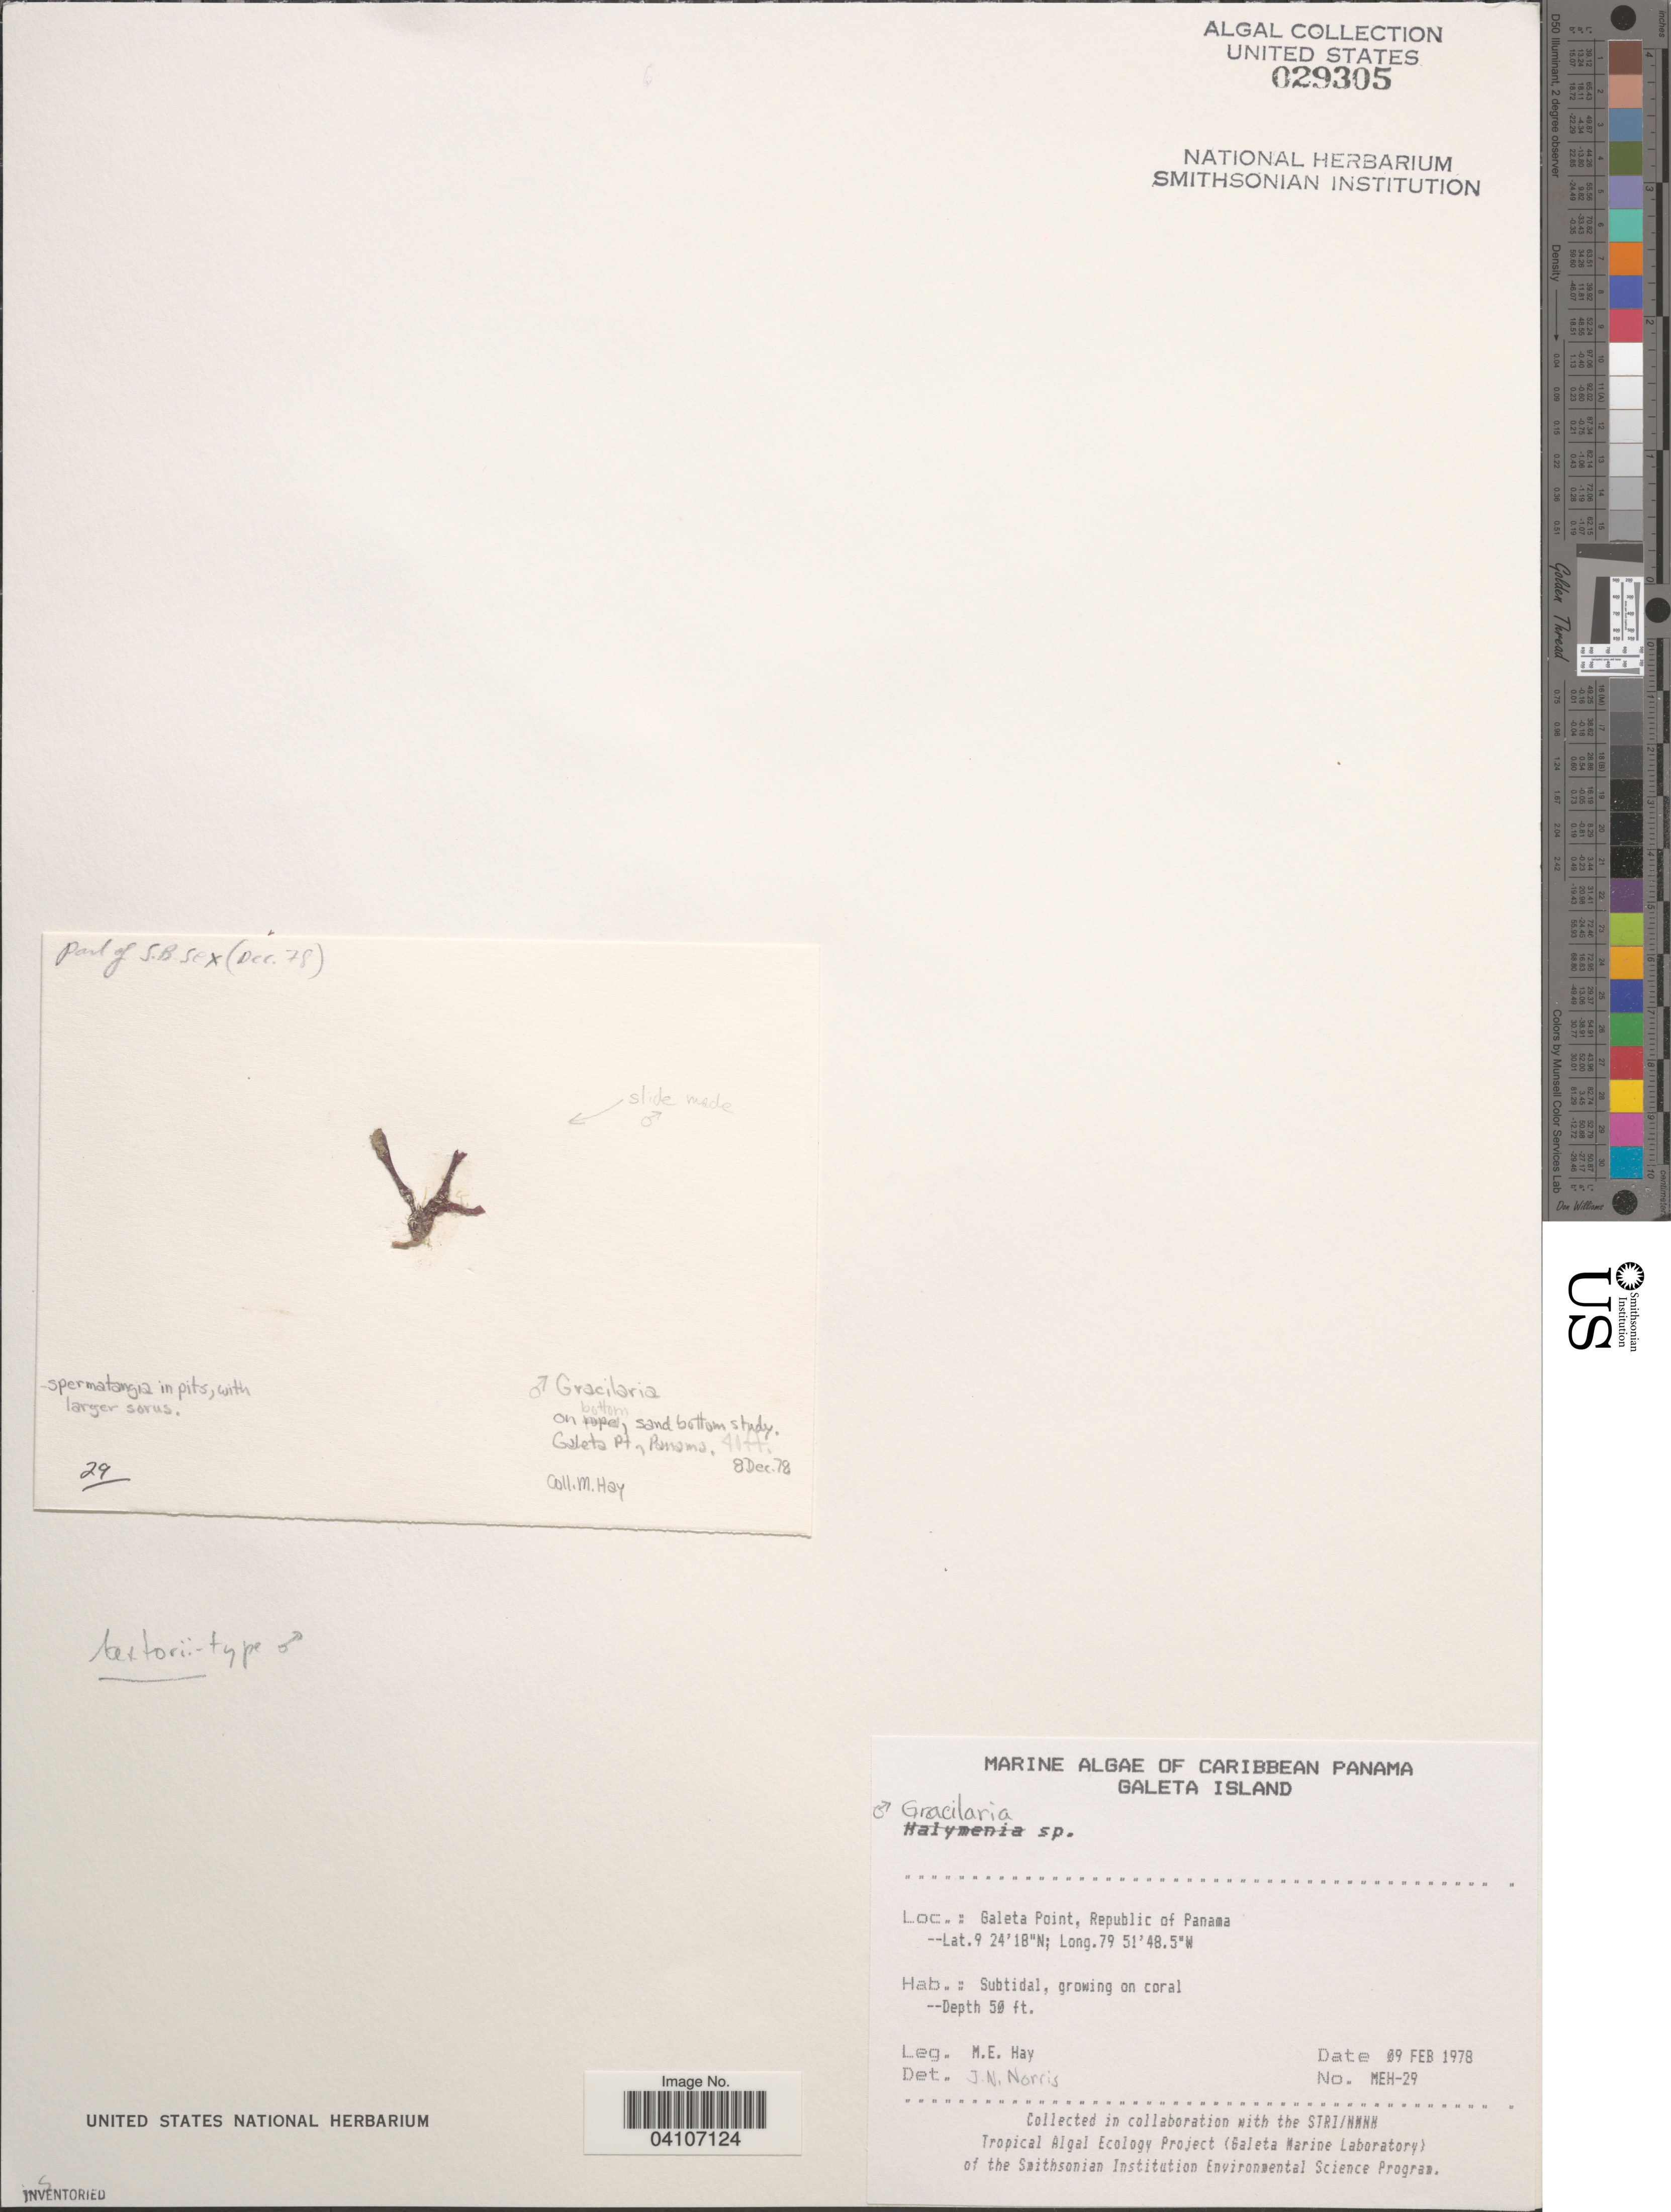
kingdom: Plantae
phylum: Rhodophyta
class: Florideophyceae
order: Gracilariales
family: Gracilariaceae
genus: Gracilaria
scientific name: Gracilaria sp.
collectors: M. E. Hay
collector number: MEH-29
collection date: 1978-02-09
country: Panama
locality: Caribbean Panama. Galeta Island. Galeta Point, Republic of Panama.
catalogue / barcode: US 29305